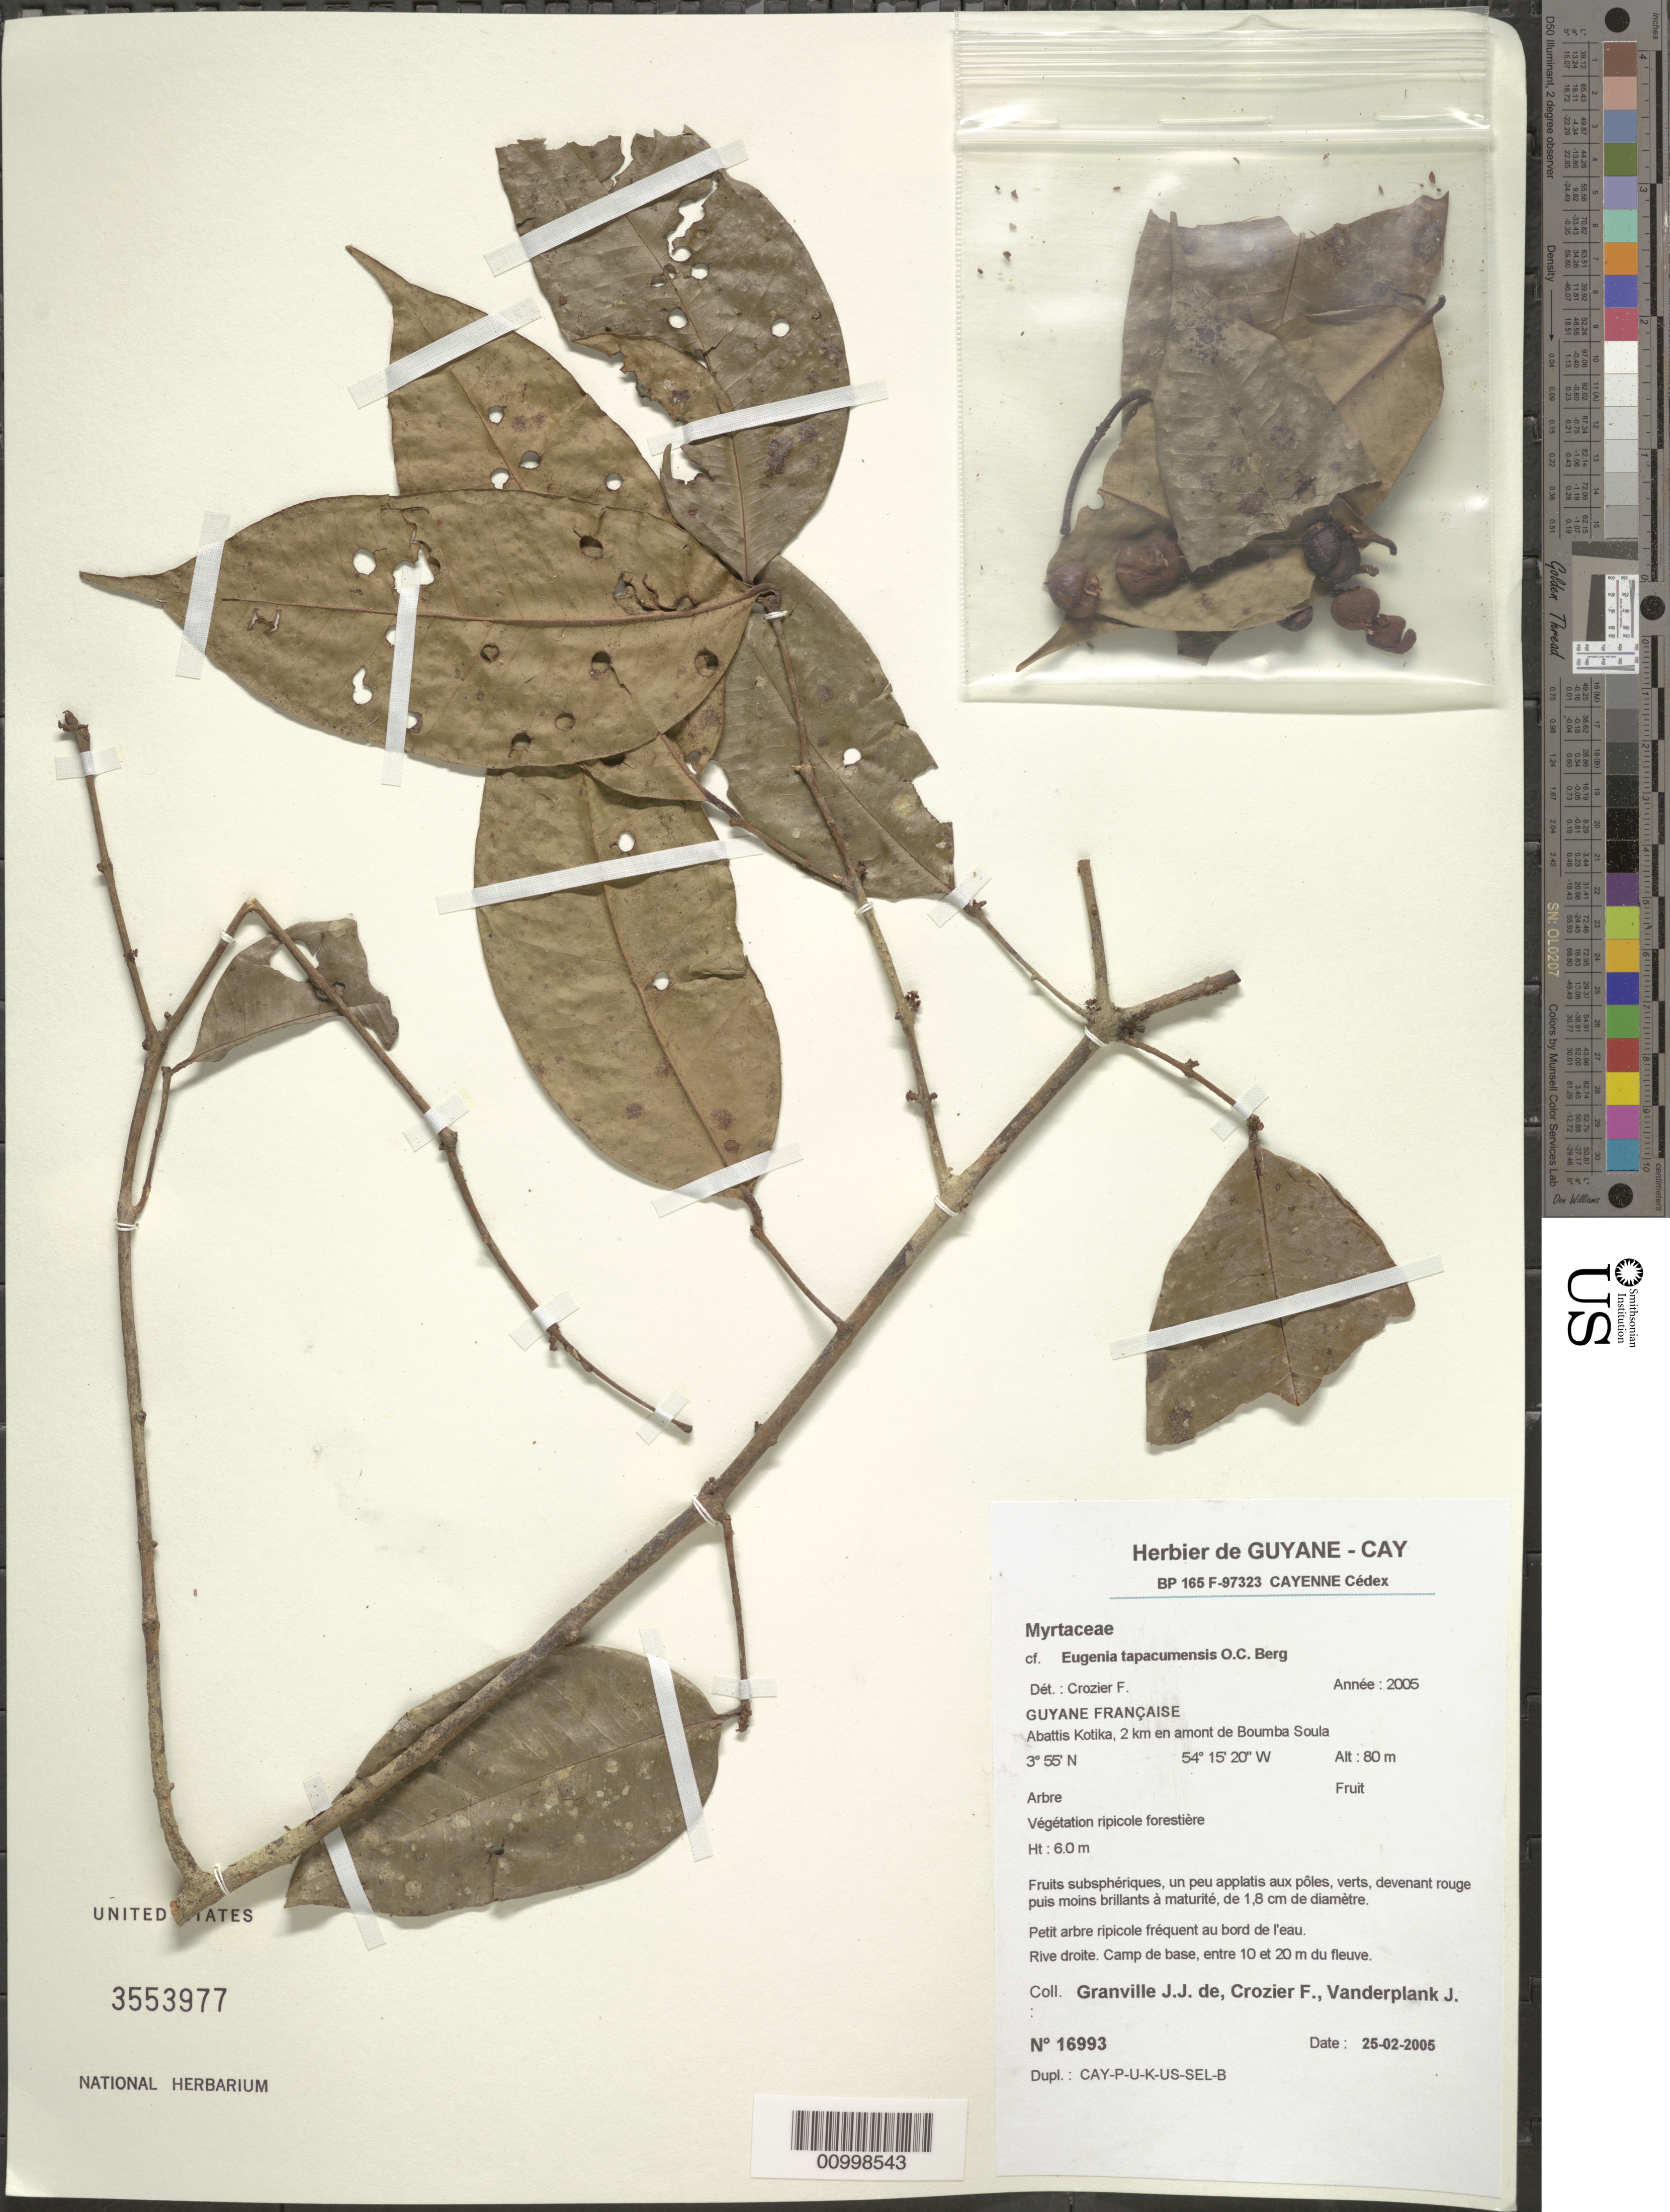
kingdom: Plantae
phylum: Tracheophyta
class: Magnoliopsida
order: Myrtales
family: Myrtaceae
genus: Eugenia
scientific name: Eugenia morii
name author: B. Holst & M.L. Kawas.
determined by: Holst, Bruce K.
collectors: J.-J. de Granville, F. Crozier & J. Vanderplank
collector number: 16993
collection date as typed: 25-Feb-05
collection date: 2005-02-25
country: French Guiana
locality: Abattis Kotika, 2 km en amont de Boumba Soula. Rive droite. Camp de base, entre 10 et 20m de fleuve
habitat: Vegetation ripicole forestiere; au bord de l'eau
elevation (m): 80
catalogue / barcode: US 3553977